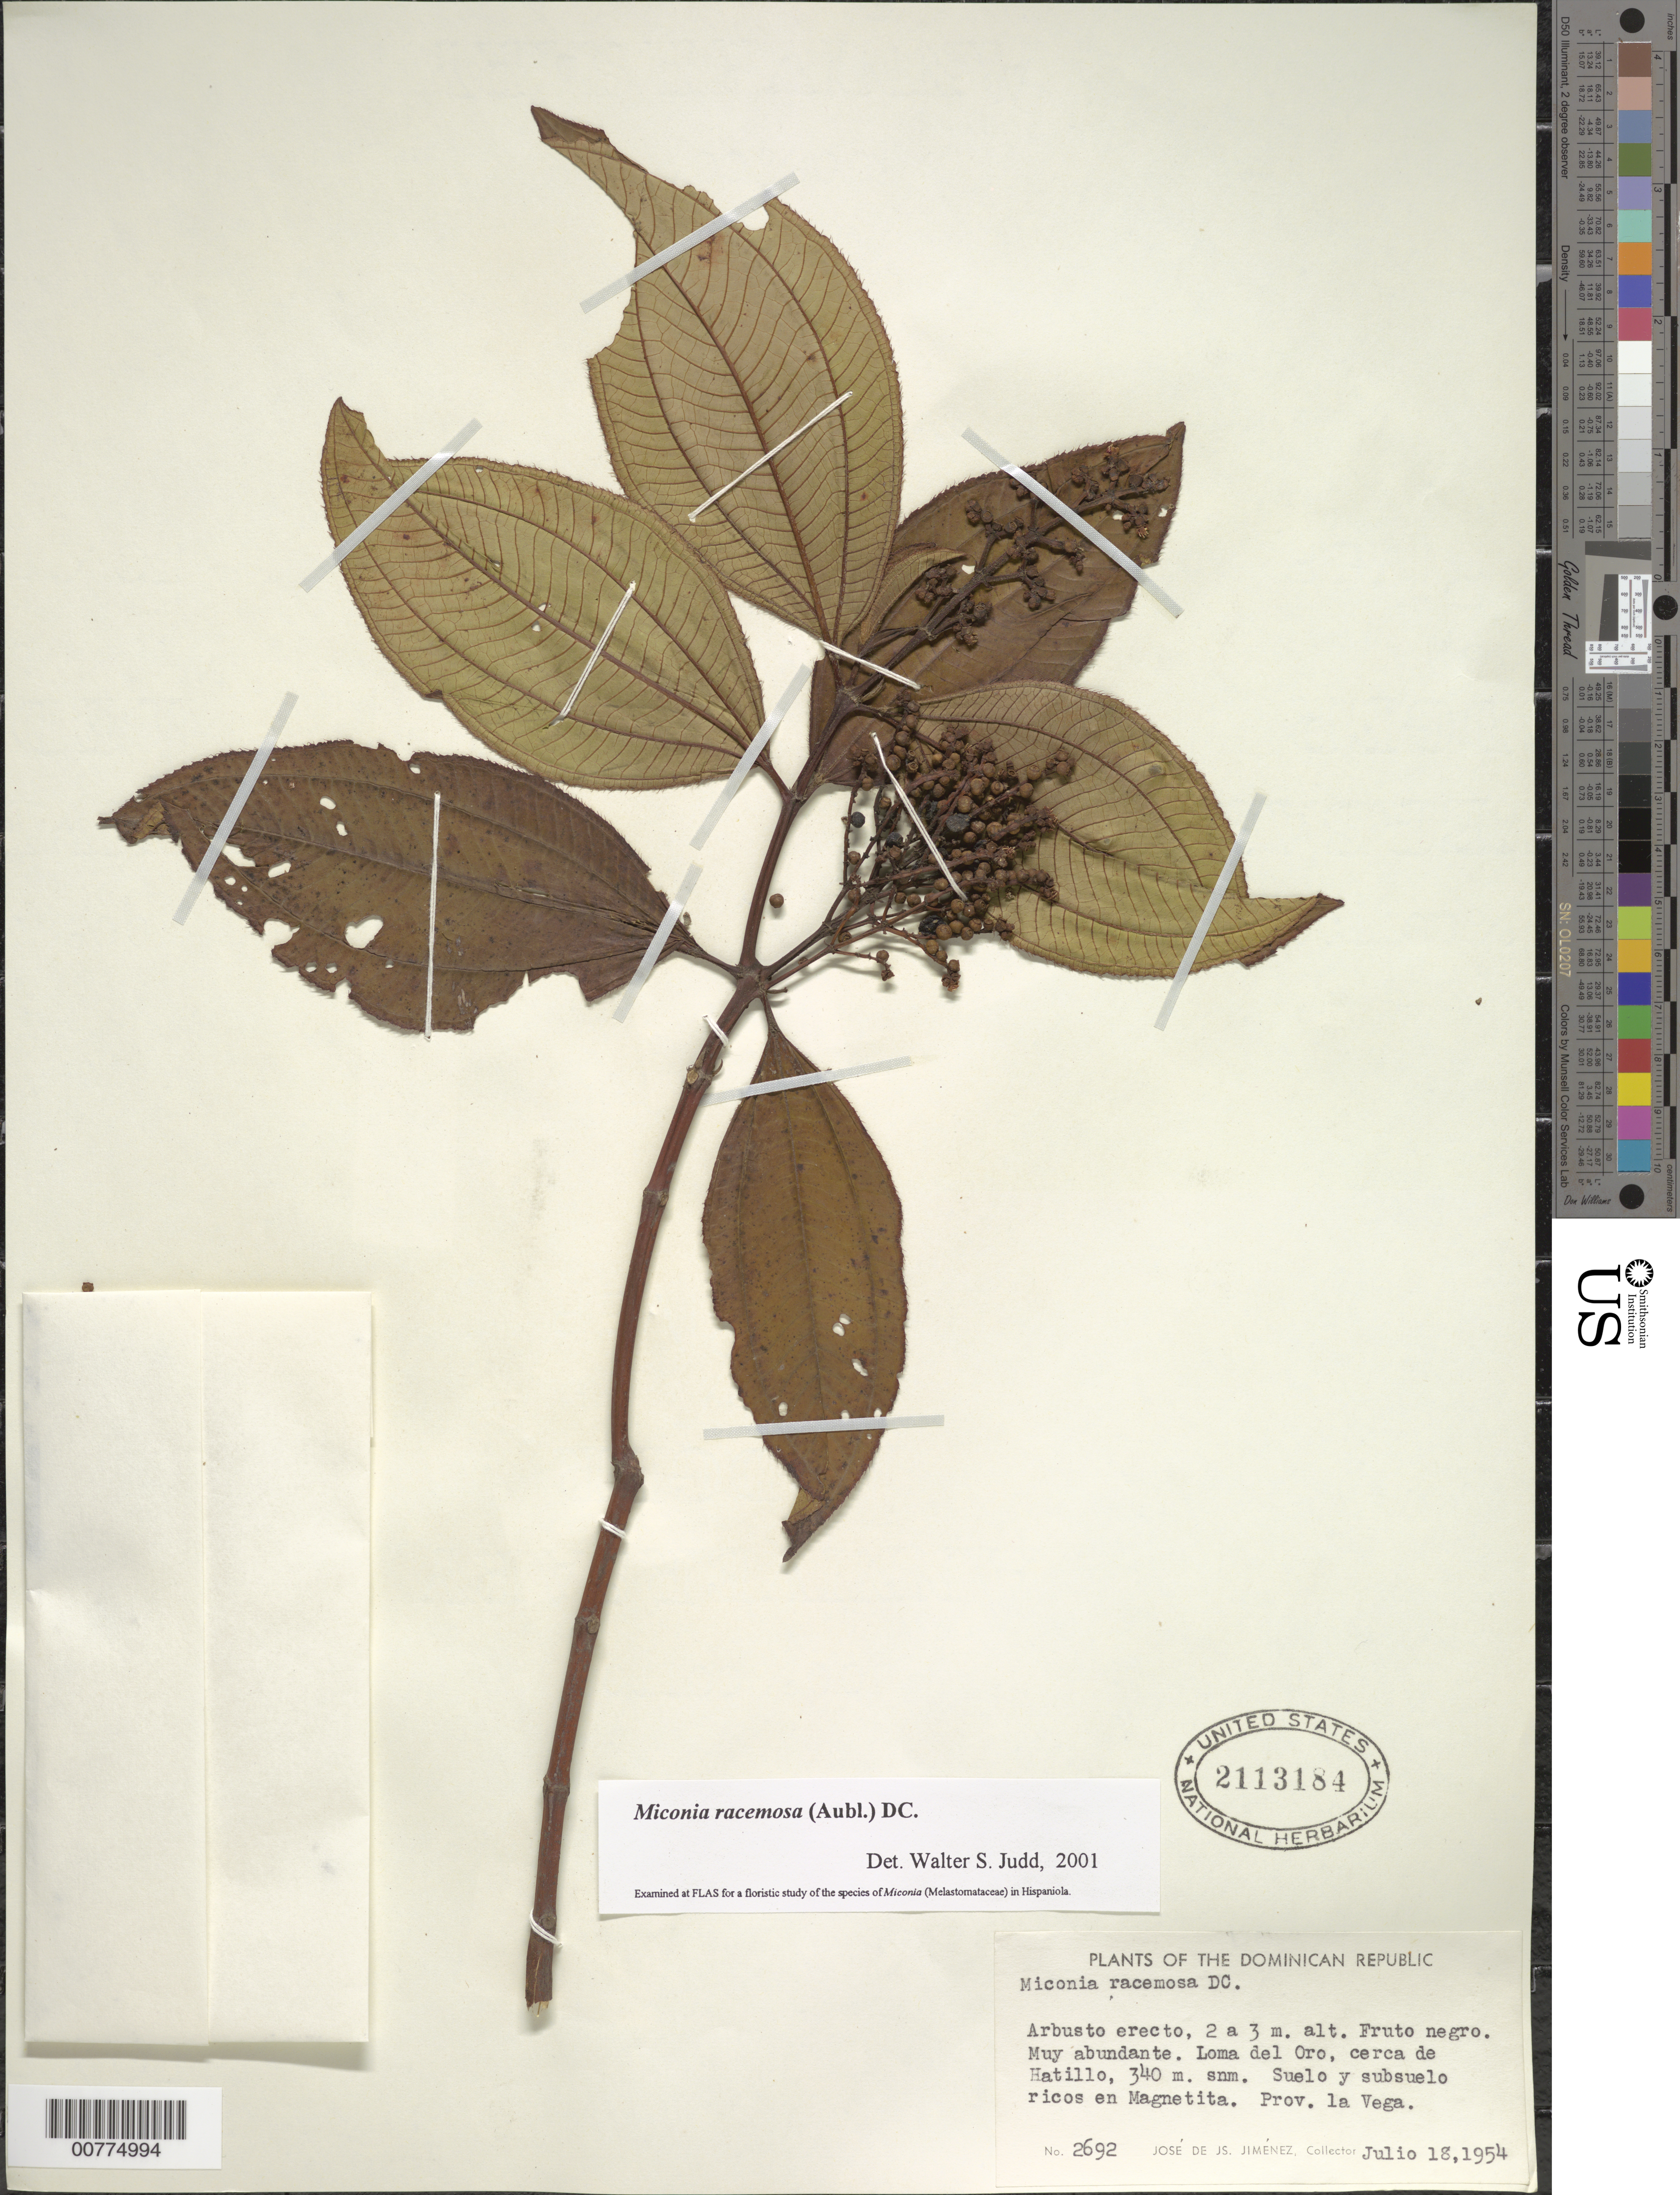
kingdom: Plantae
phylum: Tracheophyta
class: Magnoliopsida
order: Myrtales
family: Melastomataceae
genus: Miconia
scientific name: Miconia racemosa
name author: (Aubl.) DC.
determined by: Judd, Walter S.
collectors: J. J. Jiménez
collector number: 2692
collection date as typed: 18 Jul 1954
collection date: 1954-07-18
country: Dominican Republic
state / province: La Vega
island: Hispaniola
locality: Loma del Oro, close to Hatillo.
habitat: Soil rich in magnetite.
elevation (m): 340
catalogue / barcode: US 2113184